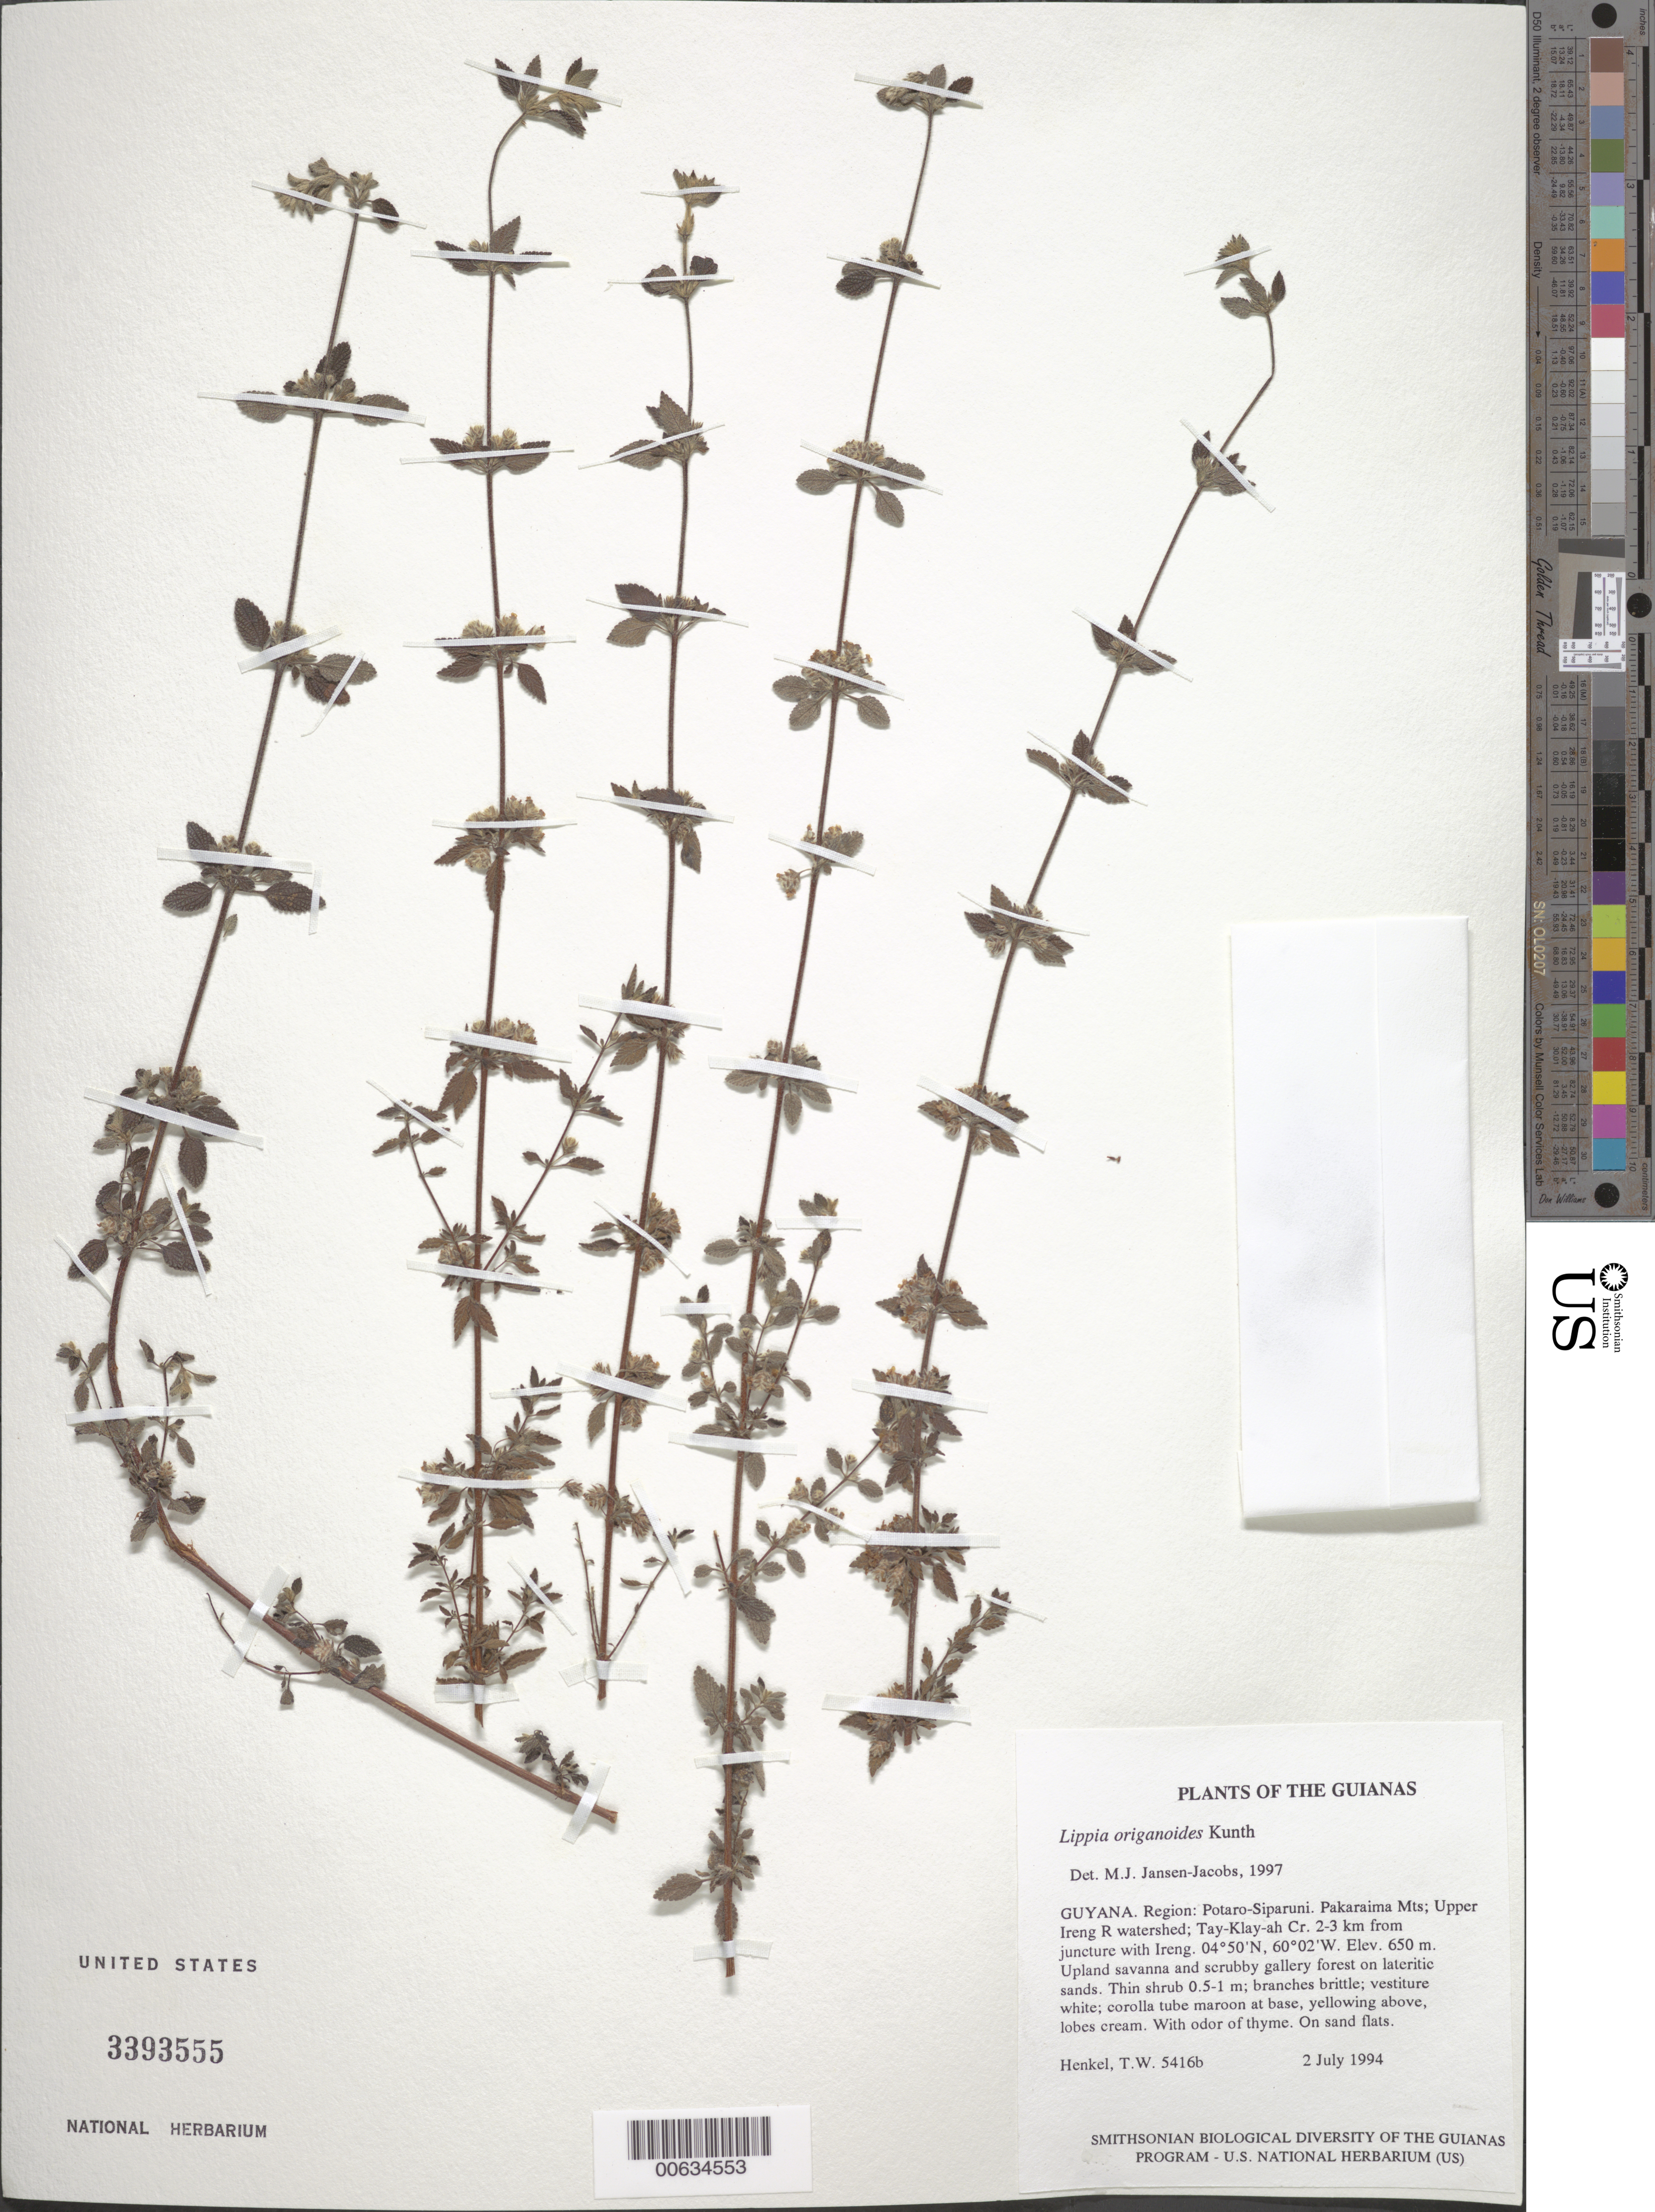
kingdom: Plantae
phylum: Tracheophyta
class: Magnoliopsida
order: Lamiales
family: Verbenaceae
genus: Lippia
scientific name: Lippia origanoides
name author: Kunth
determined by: Jansen-Jacobs, M. J., (U), Nationaal Herbarium Nederland, Utrecht University branch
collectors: T. Henkel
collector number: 5416 b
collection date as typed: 2 July 1994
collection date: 1994-07-02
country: Guyana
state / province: Potaro-Siparuni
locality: Pakaraima Mts; Upper Ireng R watershed; Tay-Klay-ah Cr. 2-3 km from juncture with Ireng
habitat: Upland savanna and scrubby gallery forest on lateritic sands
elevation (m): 650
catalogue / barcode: US 3393555